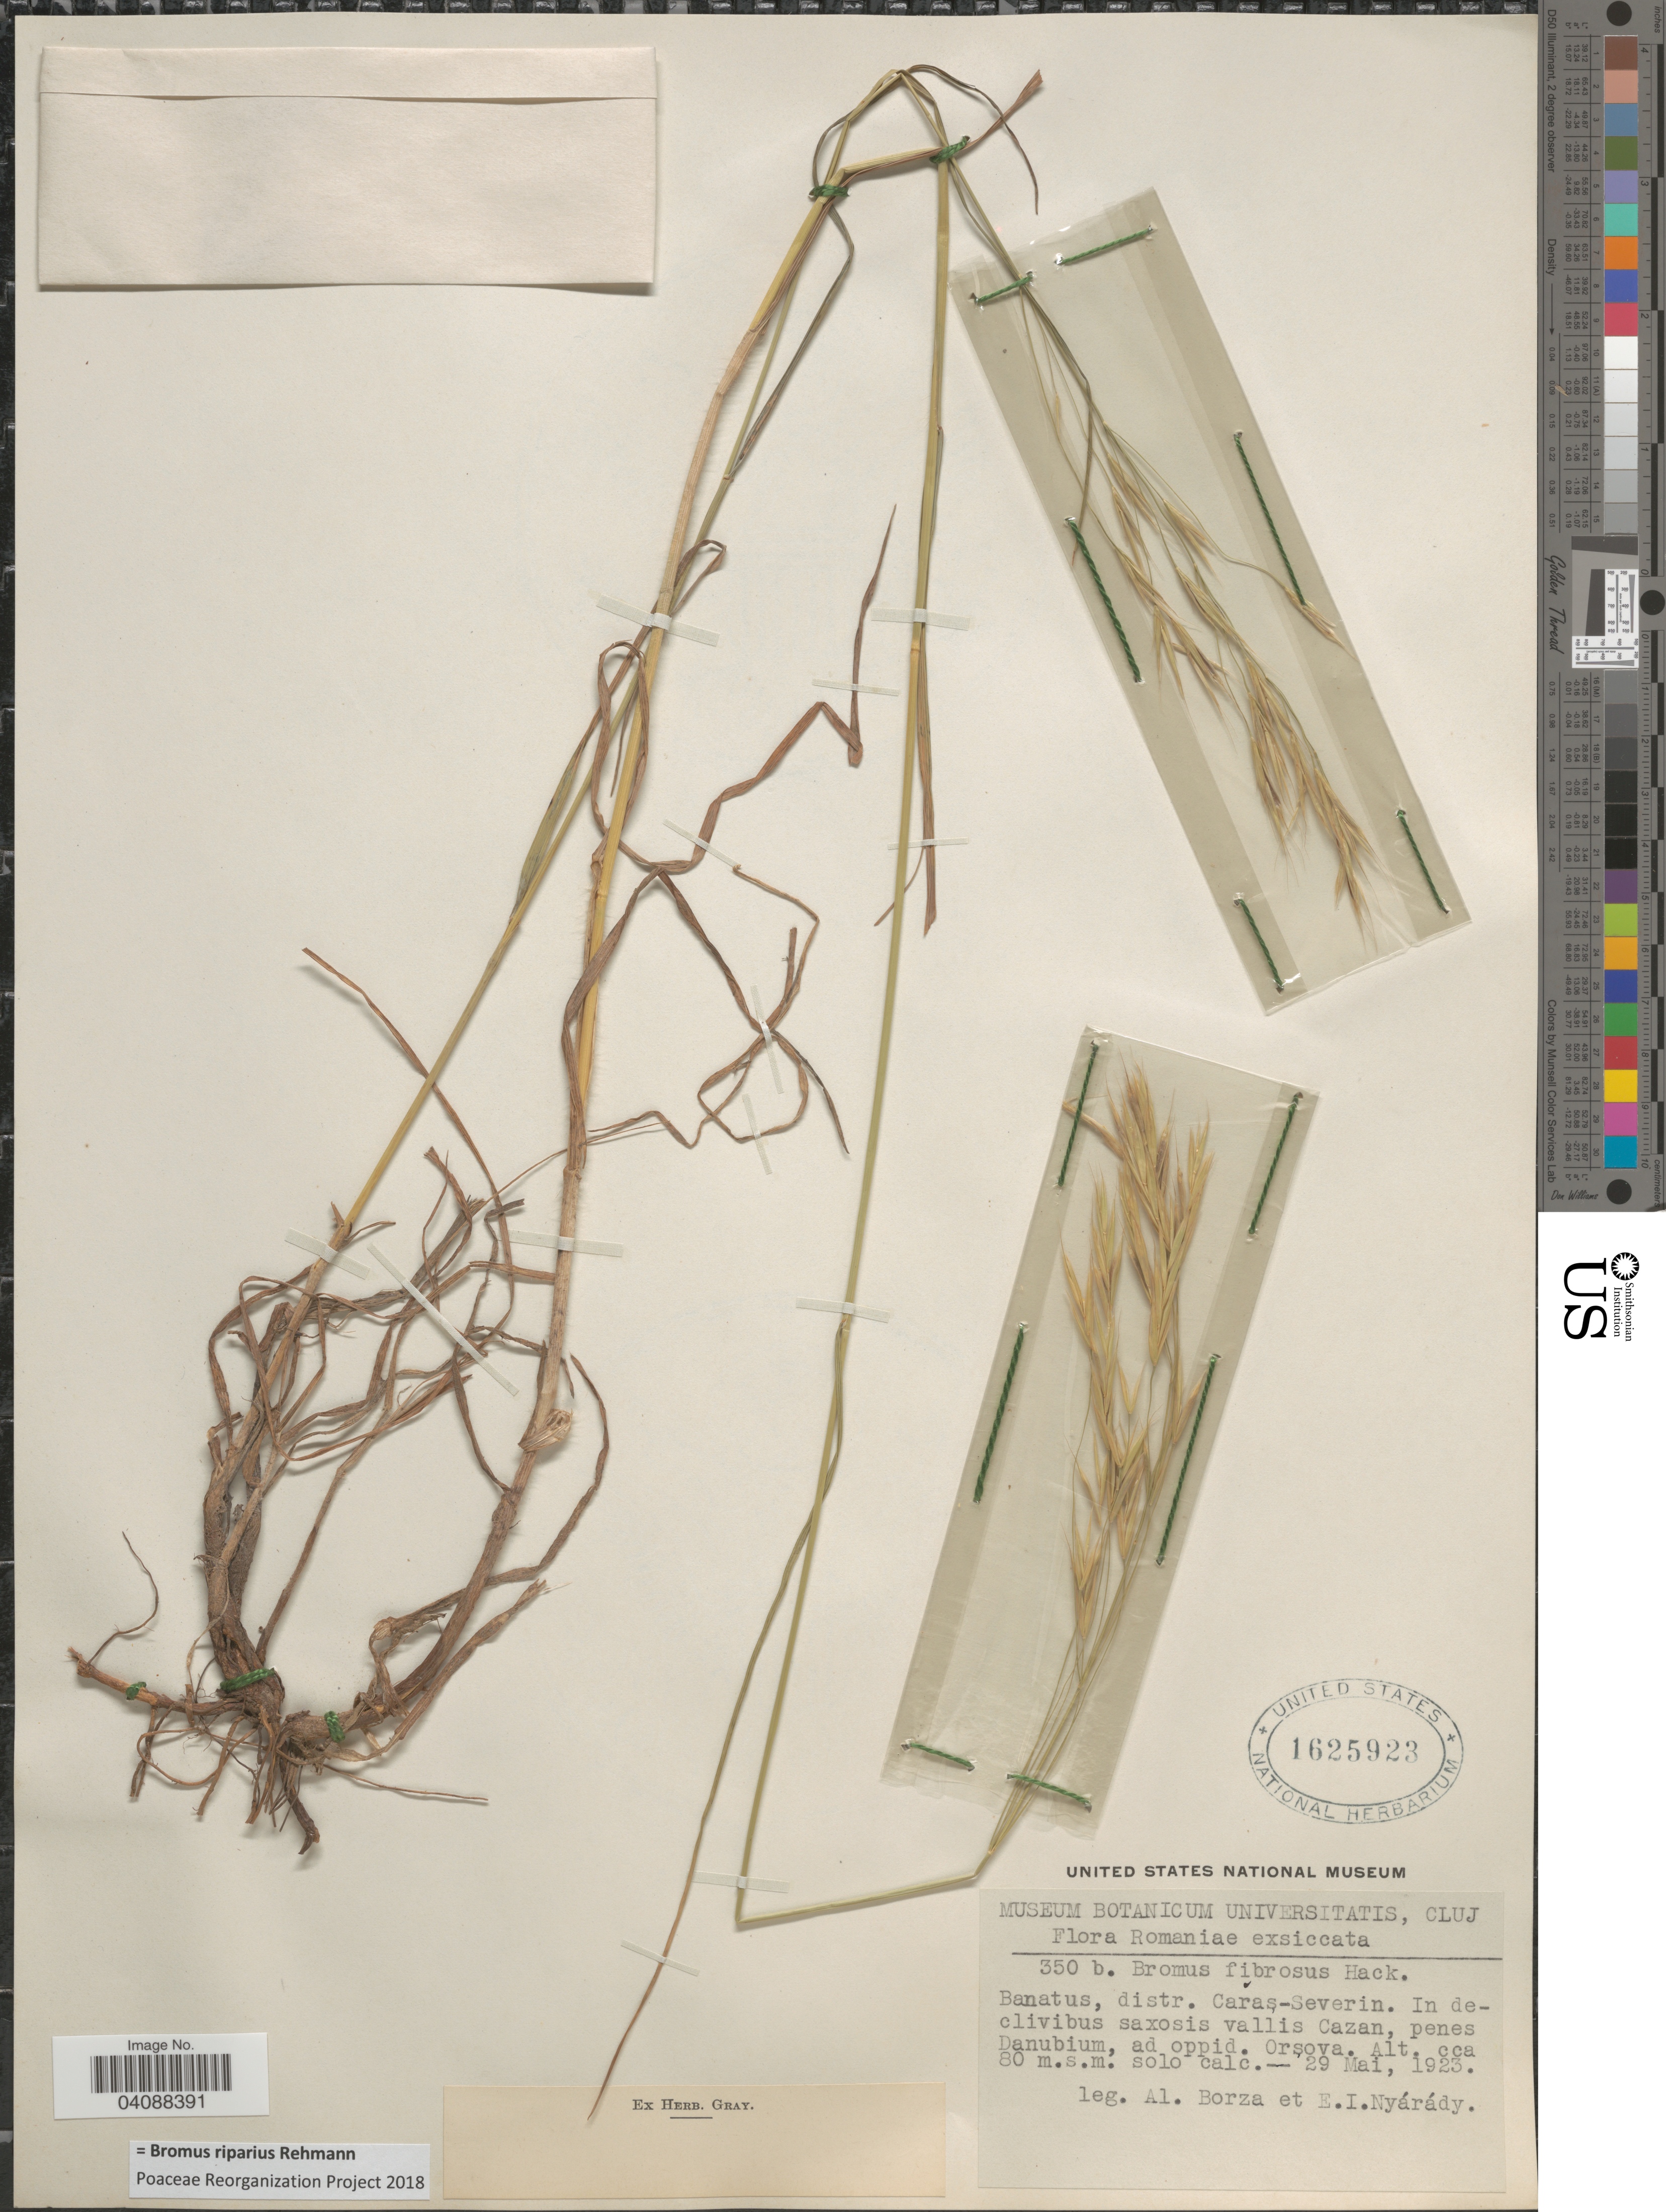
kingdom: Plantae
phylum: Tracheophyta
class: Liliopsida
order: Poales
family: Poaceae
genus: Bromus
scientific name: Bromus riparius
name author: Rehmann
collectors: A. Borza & E. Nyárády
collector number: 350b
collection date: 1923-05-29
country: Romania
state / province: Caras-Severin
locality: Banatus, distr. Cařas-Severin. In declivibus saxosis vallis Cazan, penes Danubium, ad oppid. Orsova.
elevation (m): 80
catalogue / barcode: US 1625923